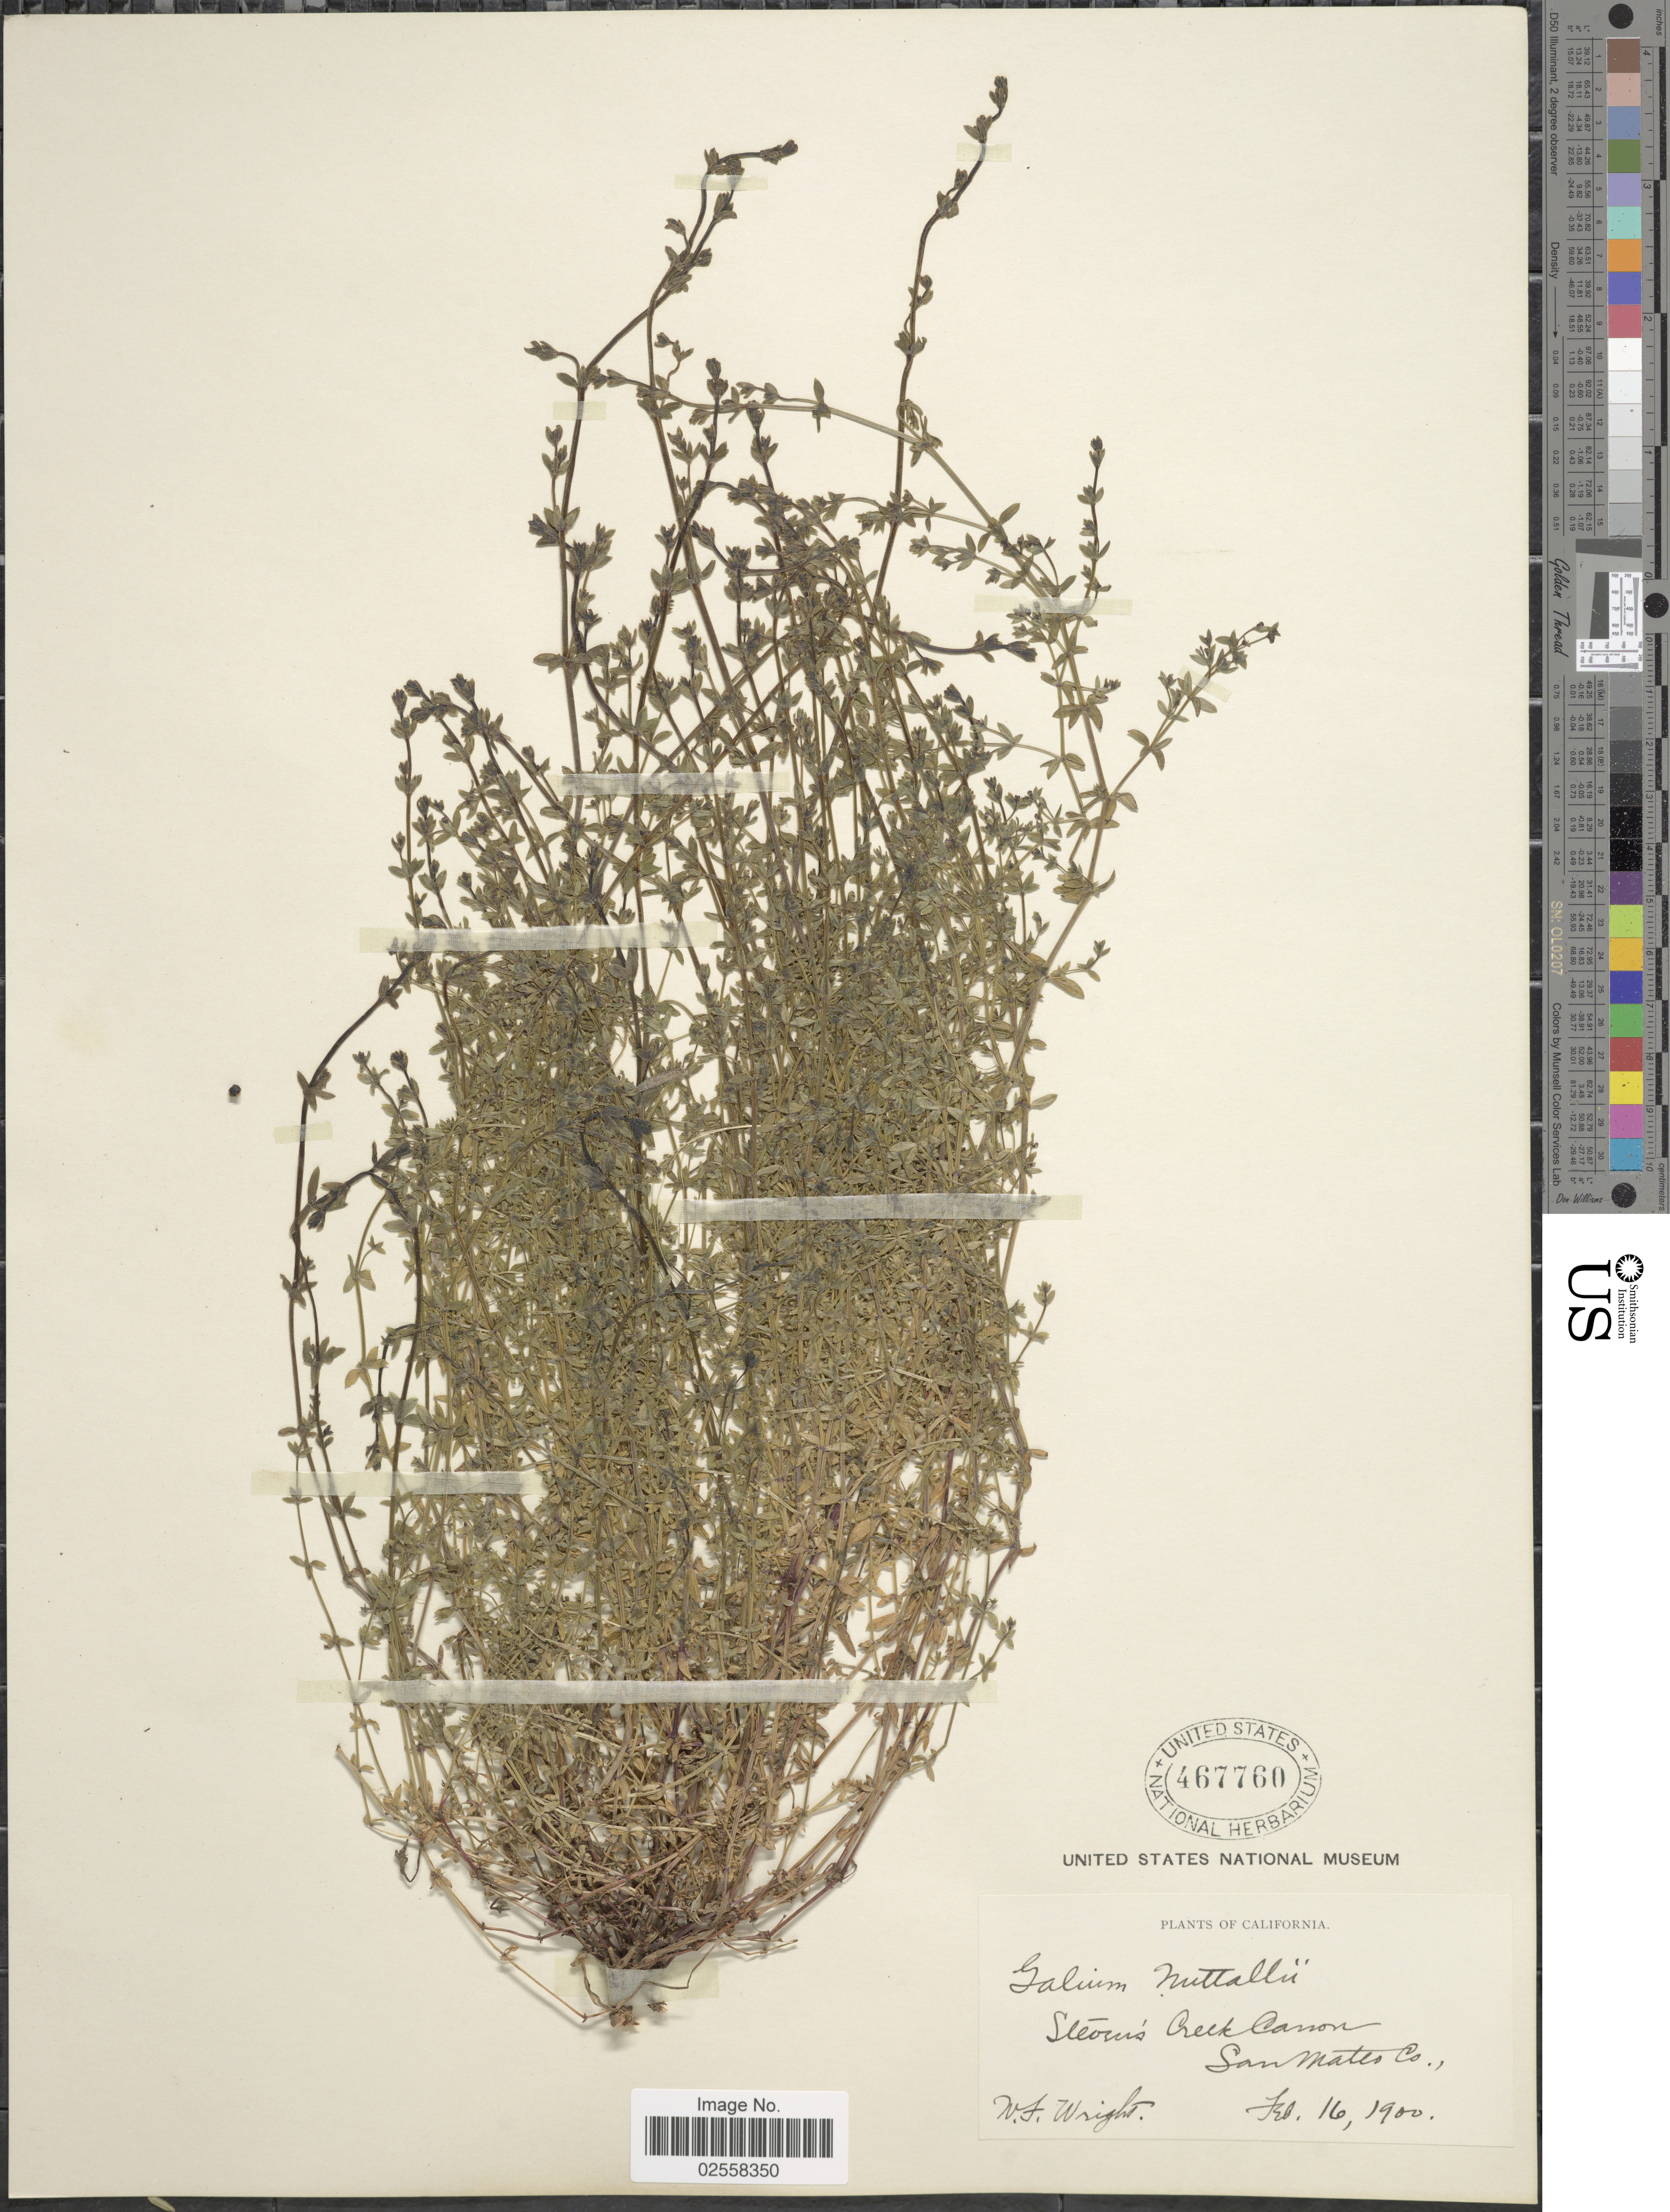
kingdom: Plantae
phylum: Tracheophyta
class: Magnoliopsida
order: Gentianales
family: Rubiaceae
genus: Galium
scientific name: Galium nuttallii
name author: A. Gray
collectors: W. F. Wright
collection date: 1900-02-16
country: United States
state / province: California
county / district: San Mateo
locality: Steven's Creek Canon, San Mateo Co.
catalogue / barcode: US 467760